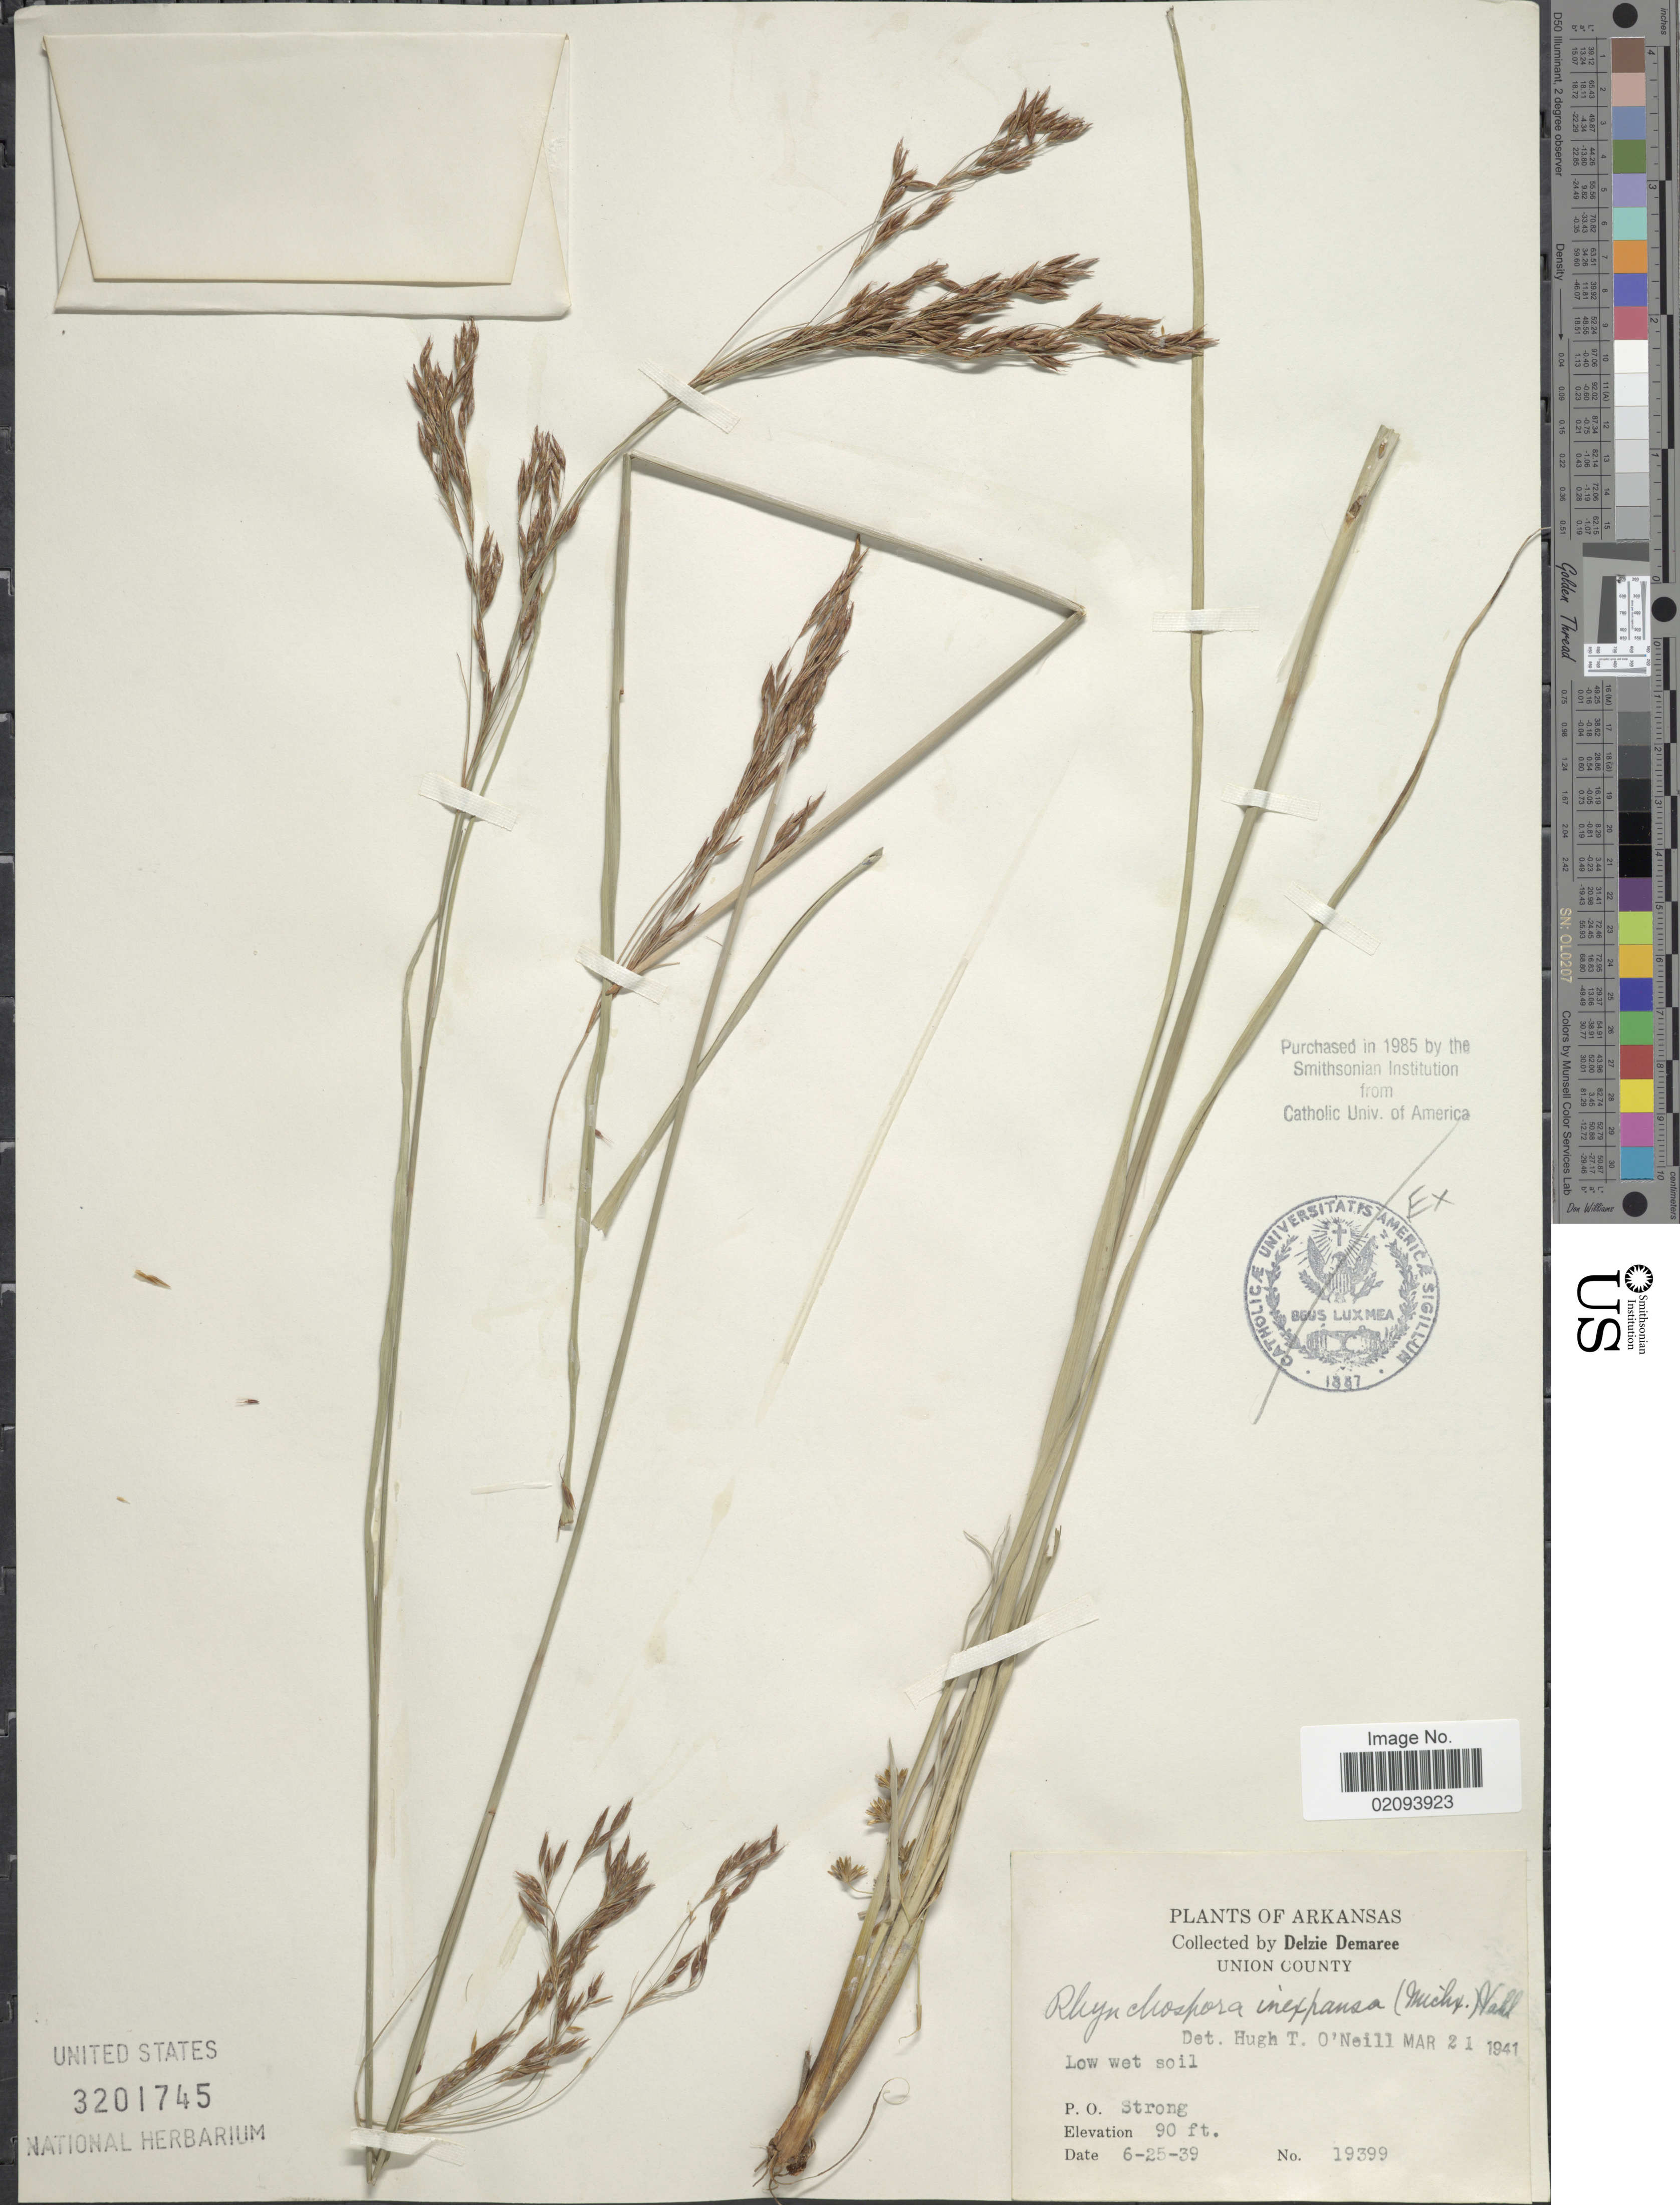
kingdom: Plantae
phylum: Tracheophyta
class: Liliopsida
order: Poales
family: Cyperaceae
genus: Rhynchospora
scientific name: Rhynchospora inexpansa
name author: (Michx.) Vahl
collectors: D. Demaree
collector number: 19399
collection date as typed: Transcribed d/m/y: 25/6/39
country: United States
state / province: Arkansas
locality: Union County. P.O. Strong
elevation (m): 27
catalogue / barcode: US 3201745